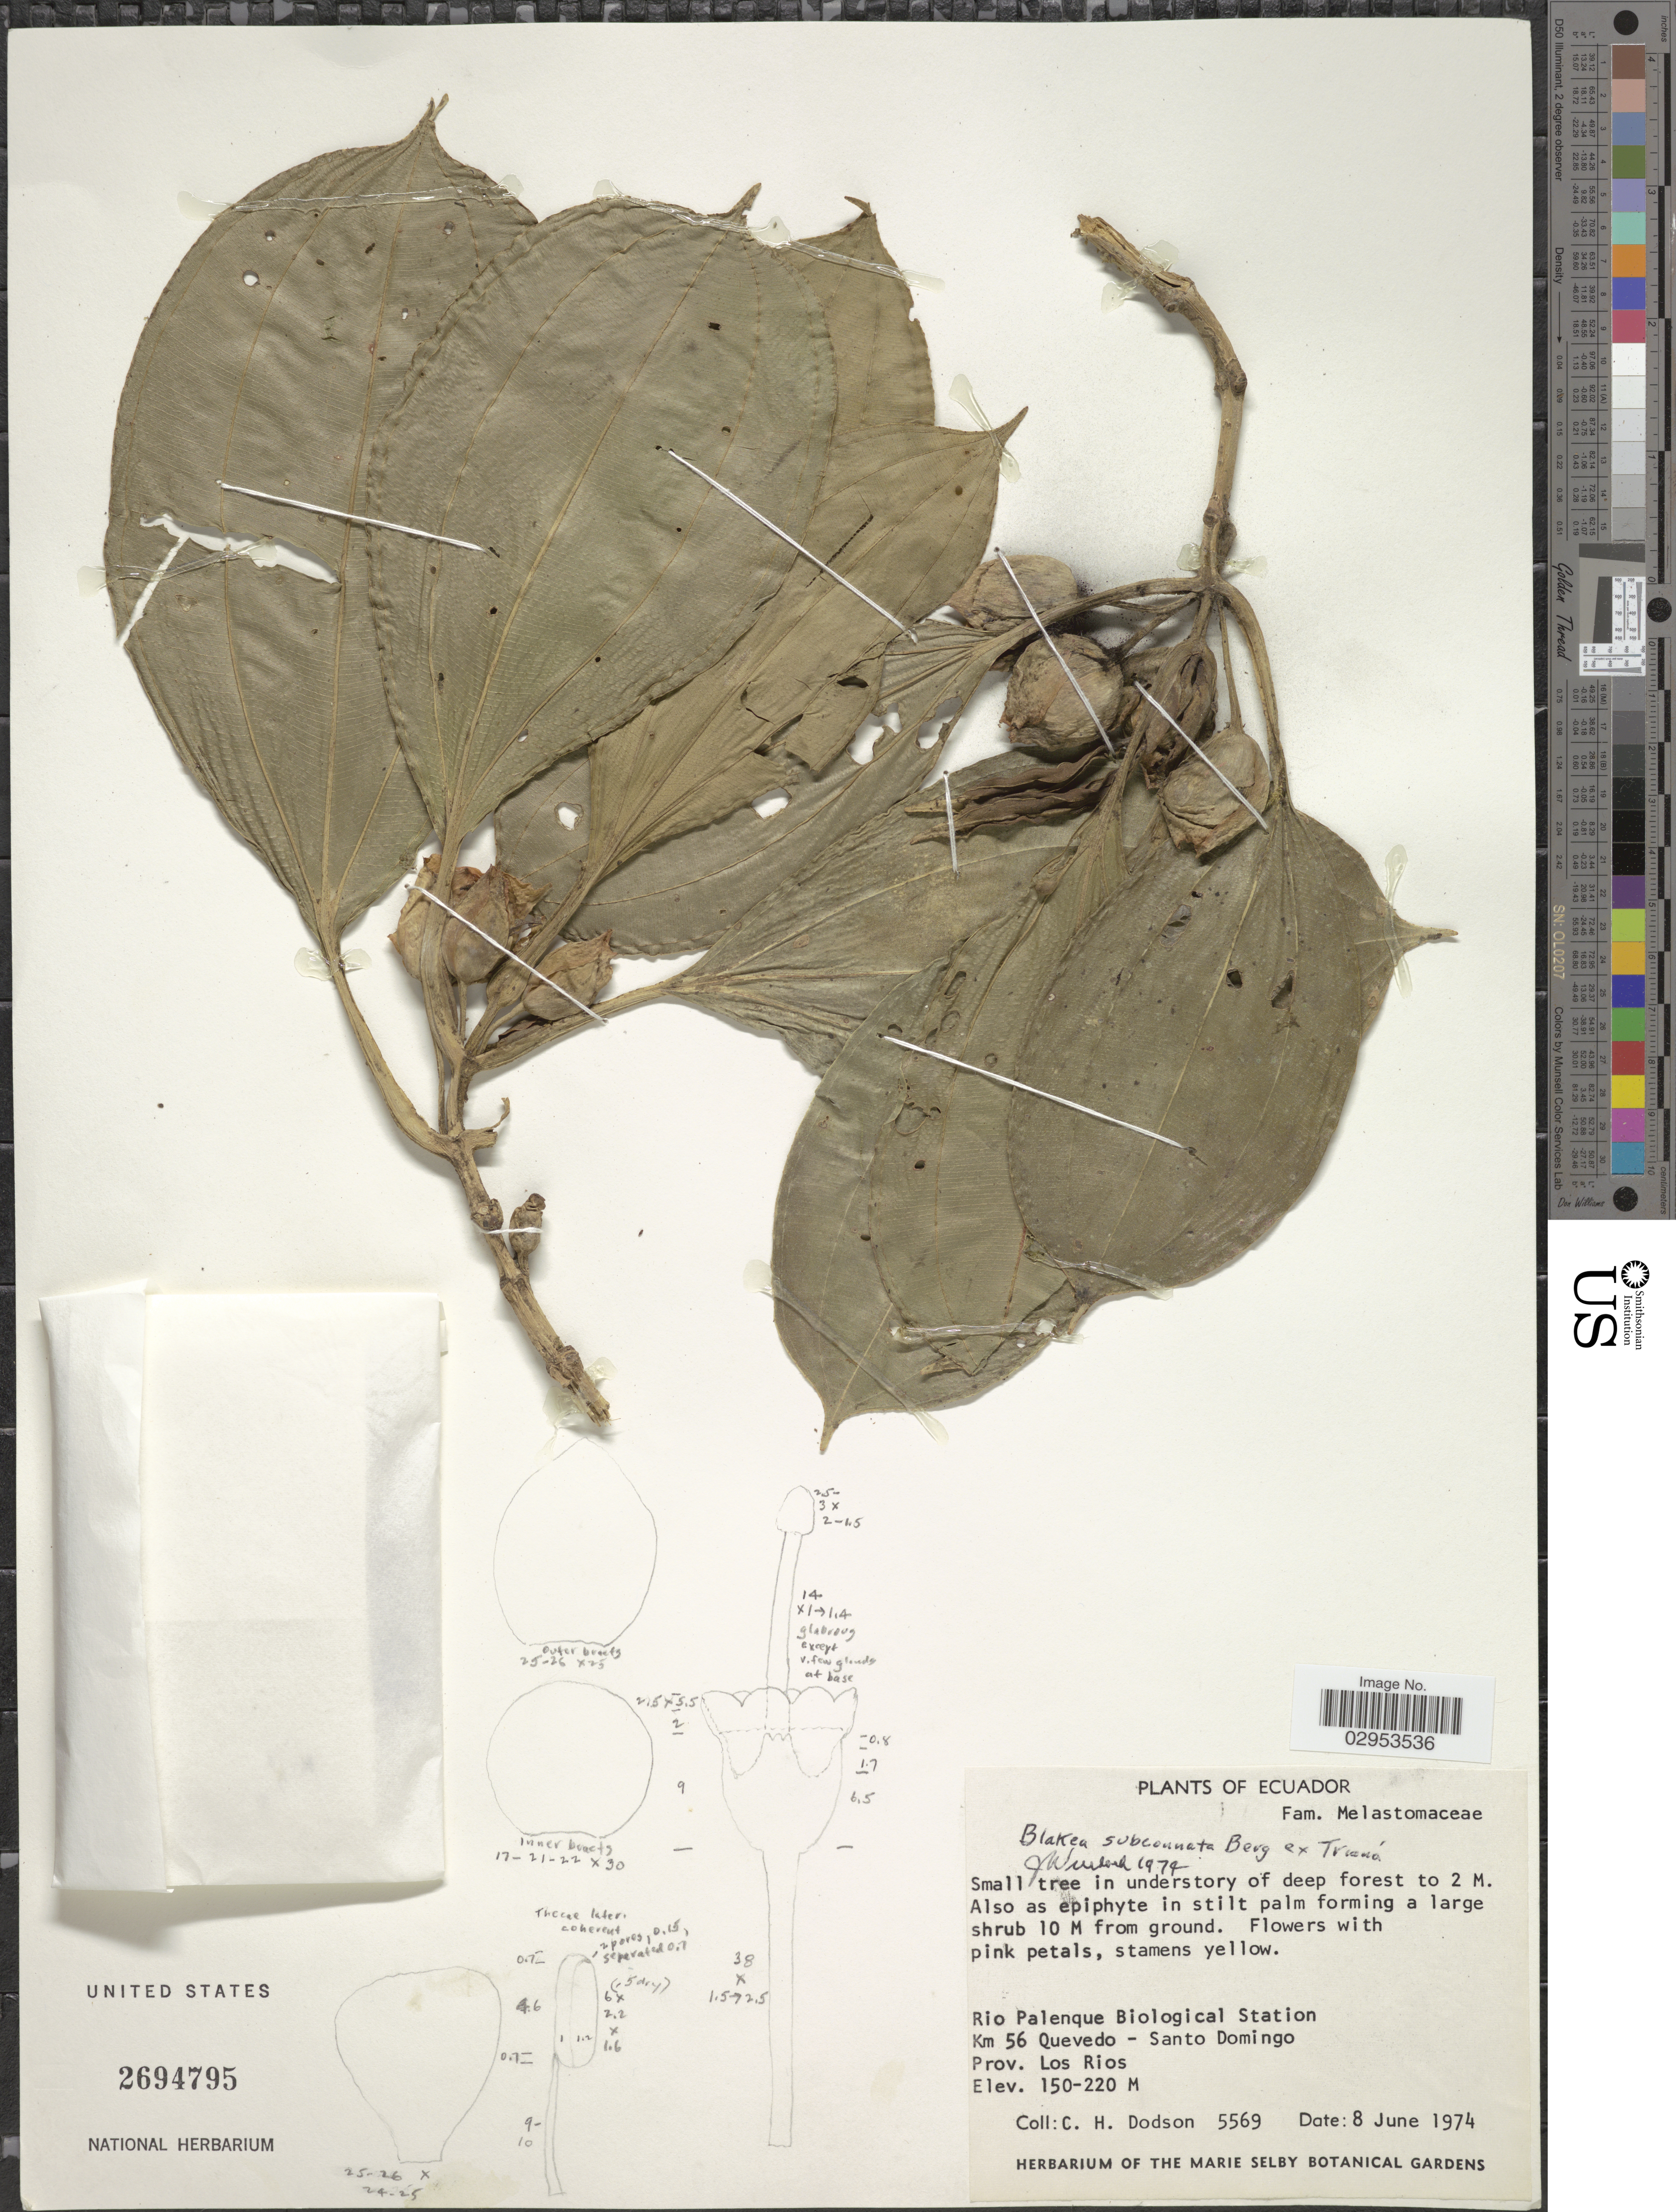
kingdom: Plantae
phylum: Tracheophyta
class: Magnoliopsida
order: Myrtales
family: Melastomataceae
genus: Blakea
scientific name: Blakea subconnata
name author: O. Berg ex Triana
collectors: C. H. Dodson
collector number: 5569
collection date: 1974-06-08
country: Ecuador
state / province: Los Ríos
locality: Rio Palenque Biological Station Km 56 Quevedo - Santo Domingo.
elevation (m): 150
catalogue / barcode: US 2694795